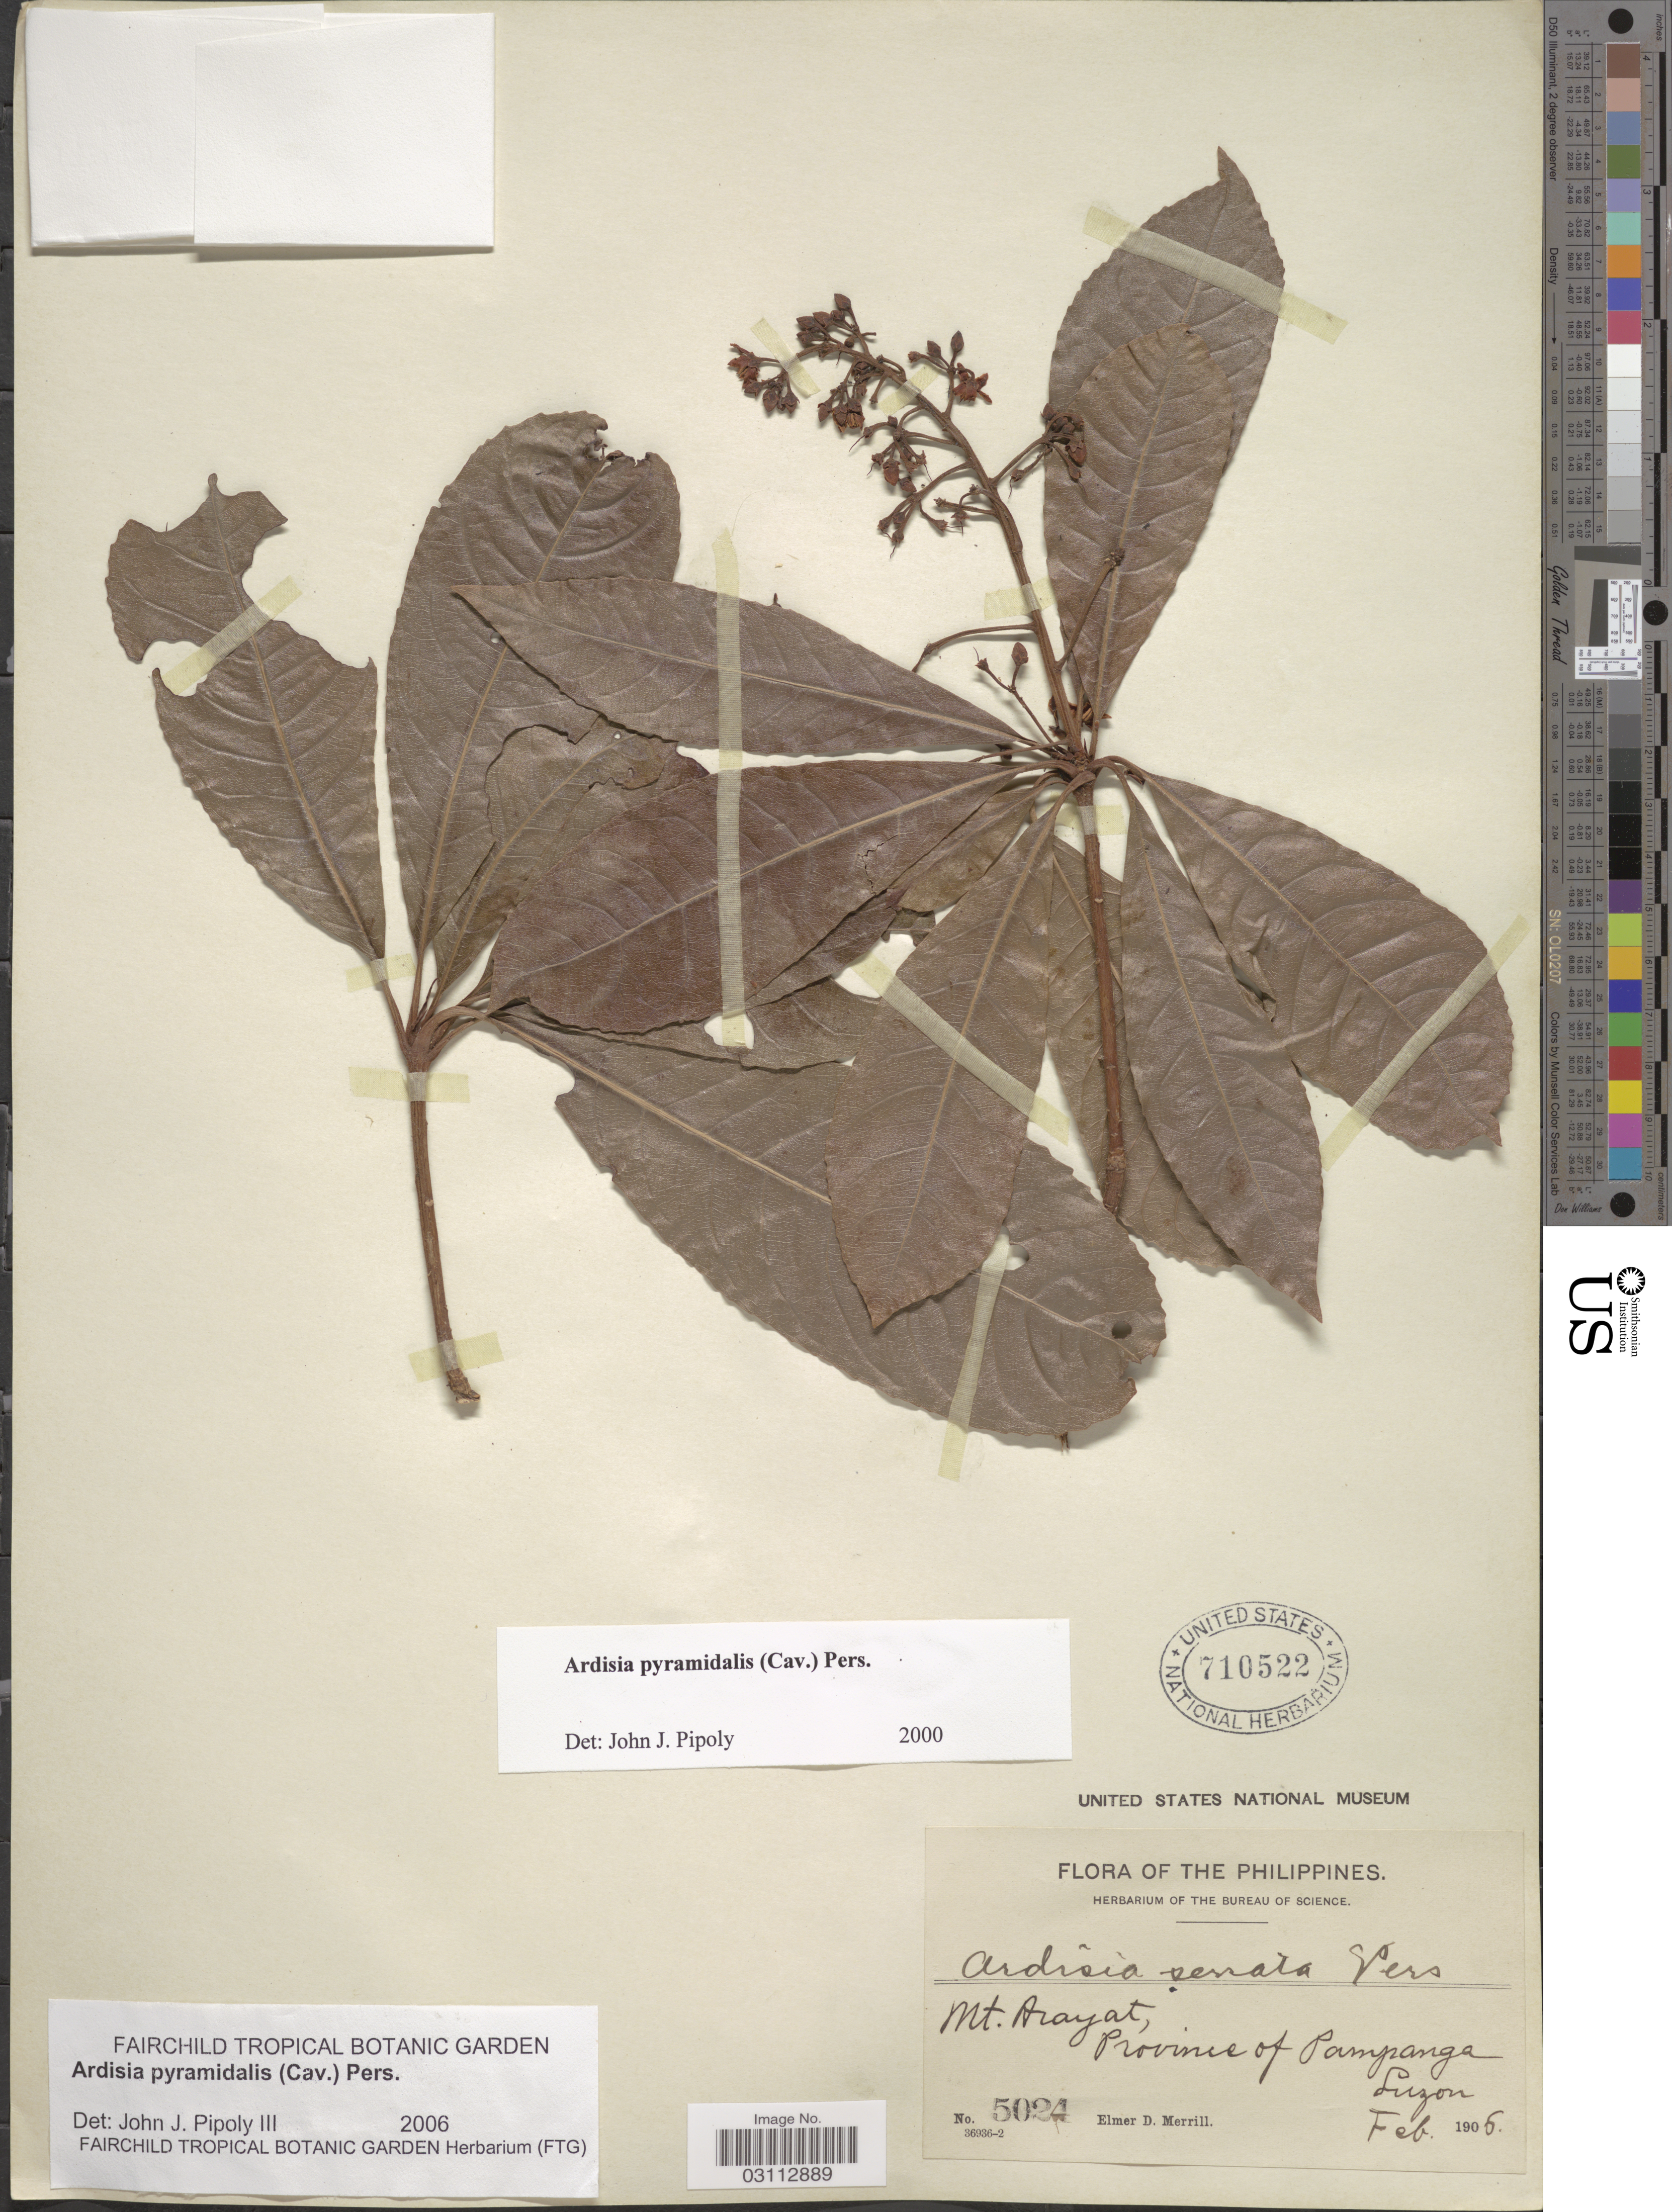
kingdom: Plantae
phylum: Tracheophyta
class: Magnoliopsida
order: Ericales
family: Primulaceae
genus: Ardisia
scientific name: Ardisia pyramidalis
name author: (Cav.) Pers.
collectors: E. D. Merrill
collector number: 5024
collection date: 1905-02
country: Philippines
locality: Mt. Arayat, Province of Pampanga. Luzon.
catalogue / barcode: US 710522